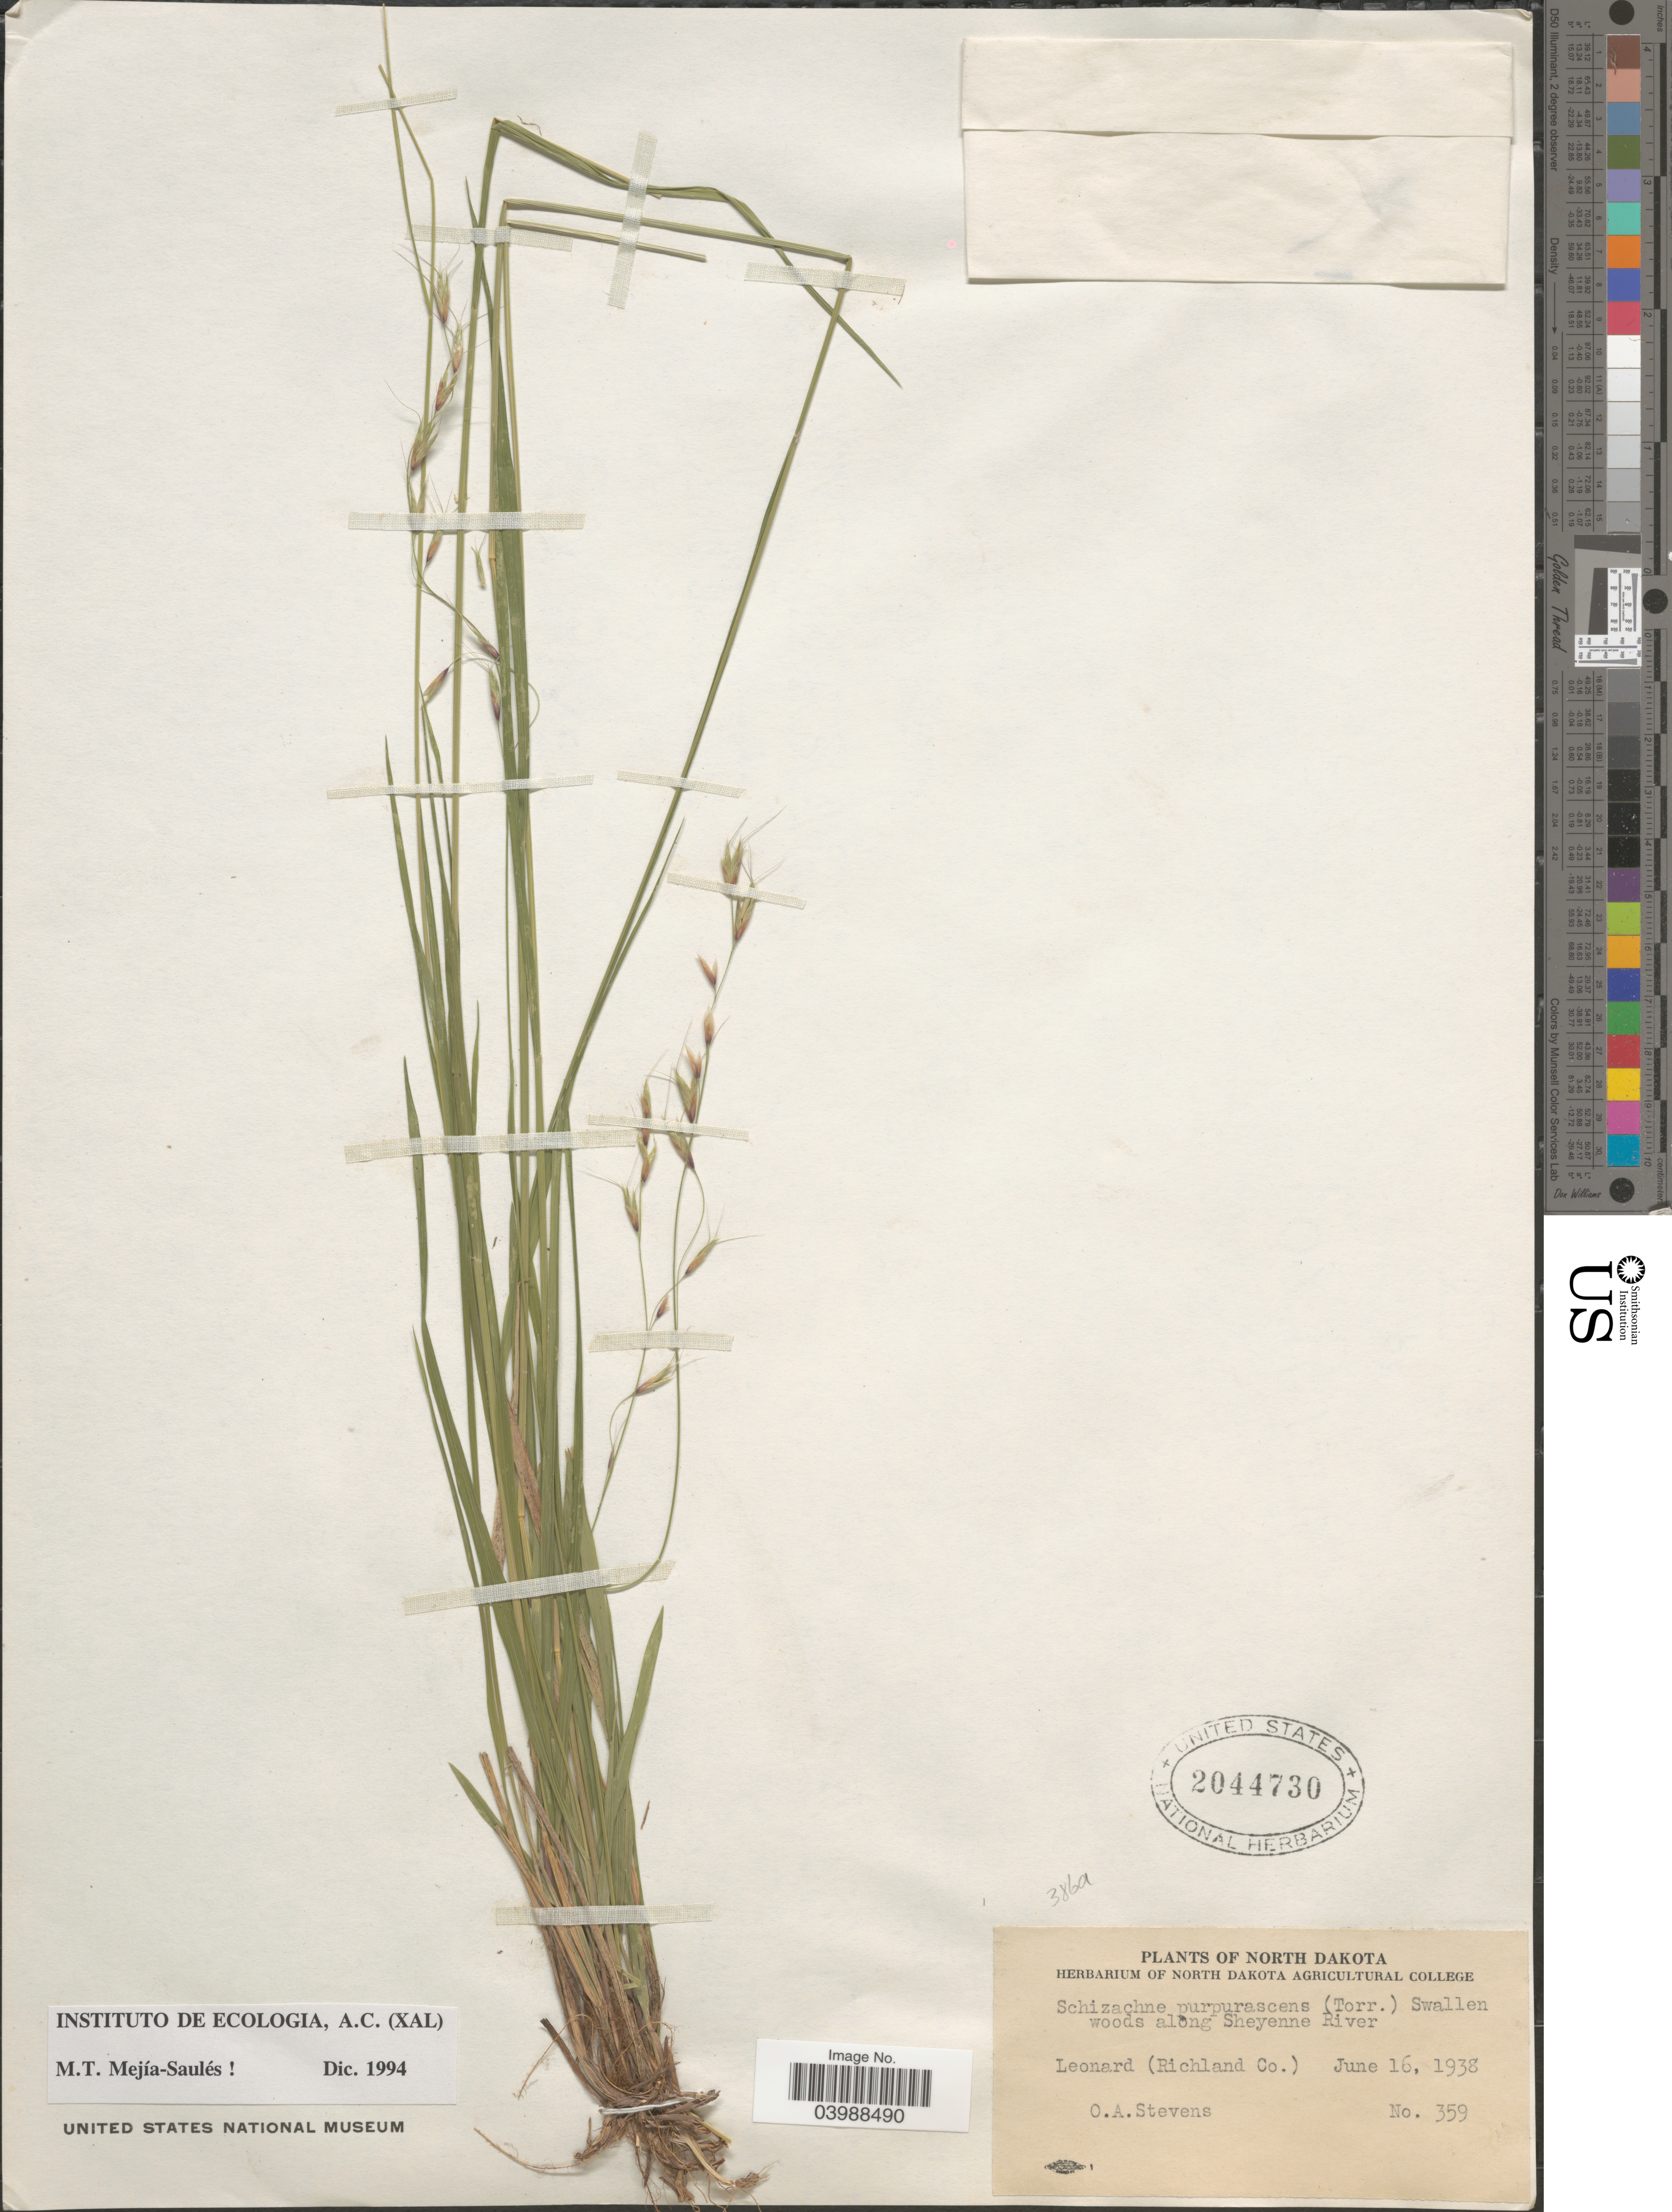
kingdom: Plantae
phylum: Tracheophyta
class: Liliopsida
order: Poales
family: Poaceae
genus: Schizachne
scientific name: Schizachne purpurascens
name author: (Torr.) Swallen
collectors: O. A. Stevens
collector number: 359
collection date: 1938-06-16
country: United States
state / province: North Dakota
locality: Woods along Sheyenne River. Leonard (Richland Co.).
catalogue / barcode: US 2044730